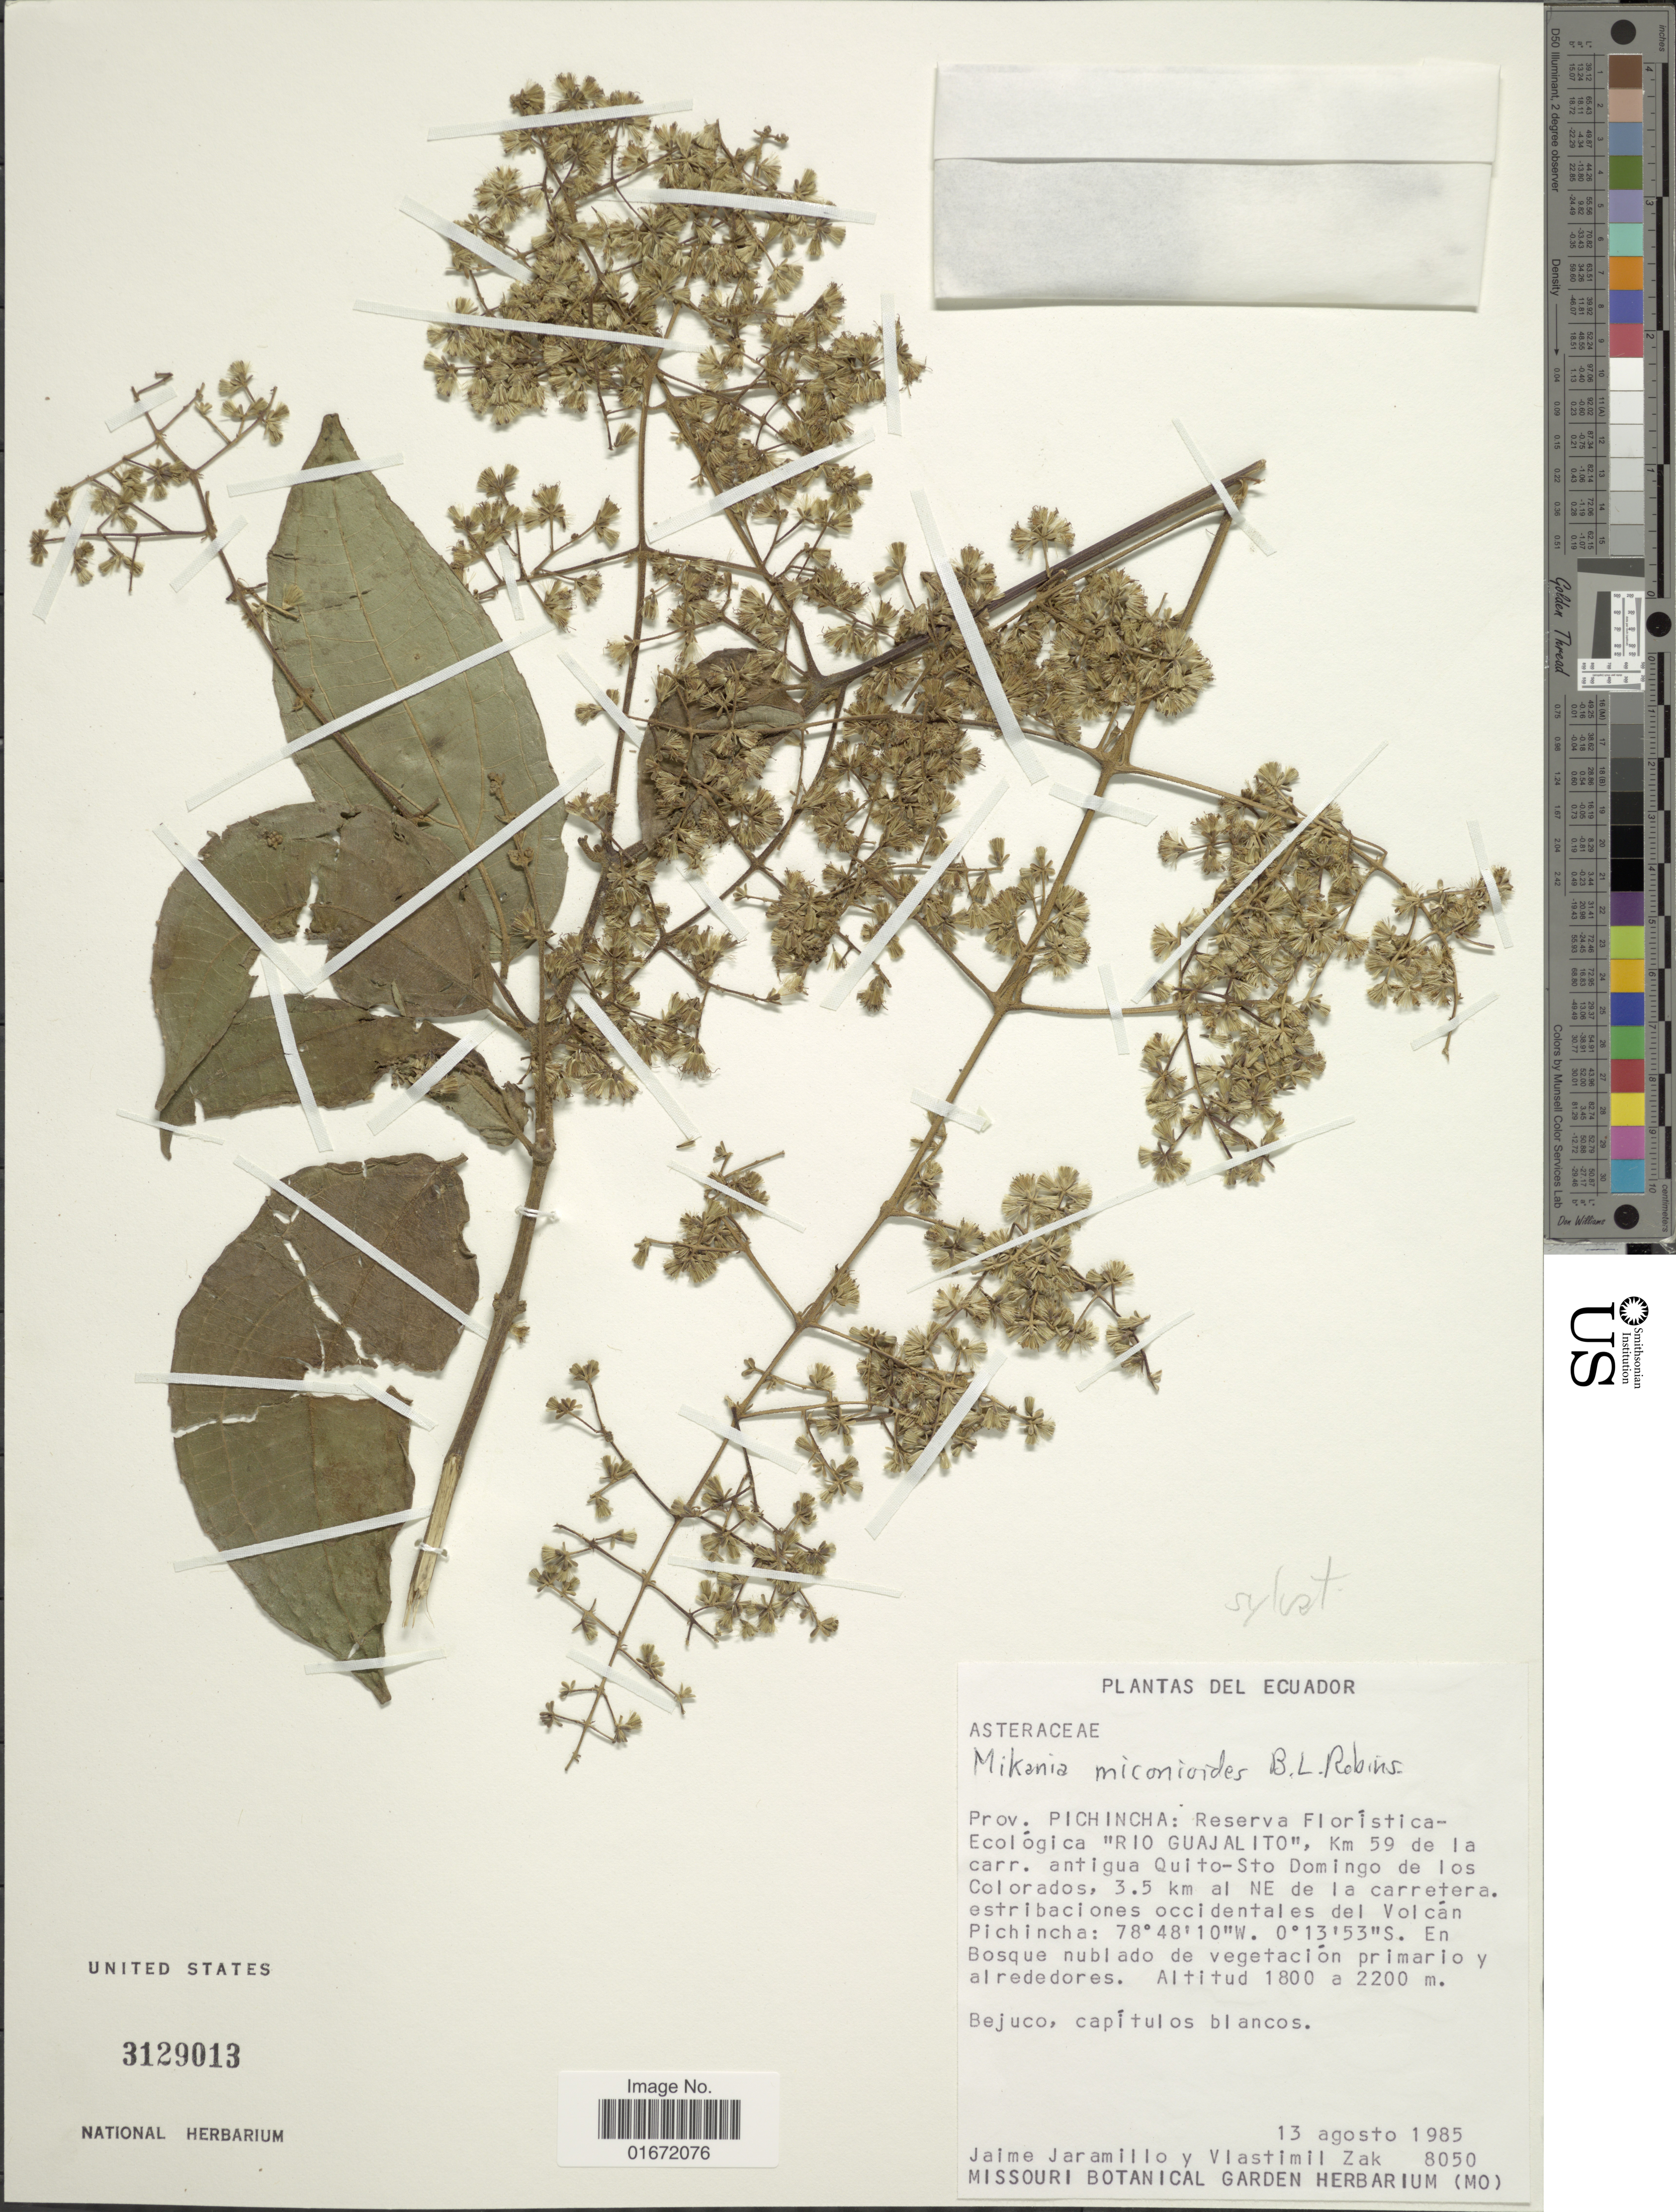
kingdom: Plantae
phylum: Tracheophyta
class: Magnoliopsida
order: Asterales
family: Asteraceae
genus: Mikania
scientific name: Mikania sylvatica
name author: Klatt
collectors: J. Jaramillo & V. Zak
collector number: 8050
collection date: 1985-08-13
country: Ecuador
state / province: Pichincha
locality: Prov. Pichincha: Reserva Floristica-Ecológica "Rio Guajalito", Km 59 de la carr. antigua Quito-Sto Domingo de los Colorados, 3.5 km al NE de la carretera, estribaciones occidentales del Volcán Pichincha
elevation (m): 1800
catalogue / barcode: US 3129013